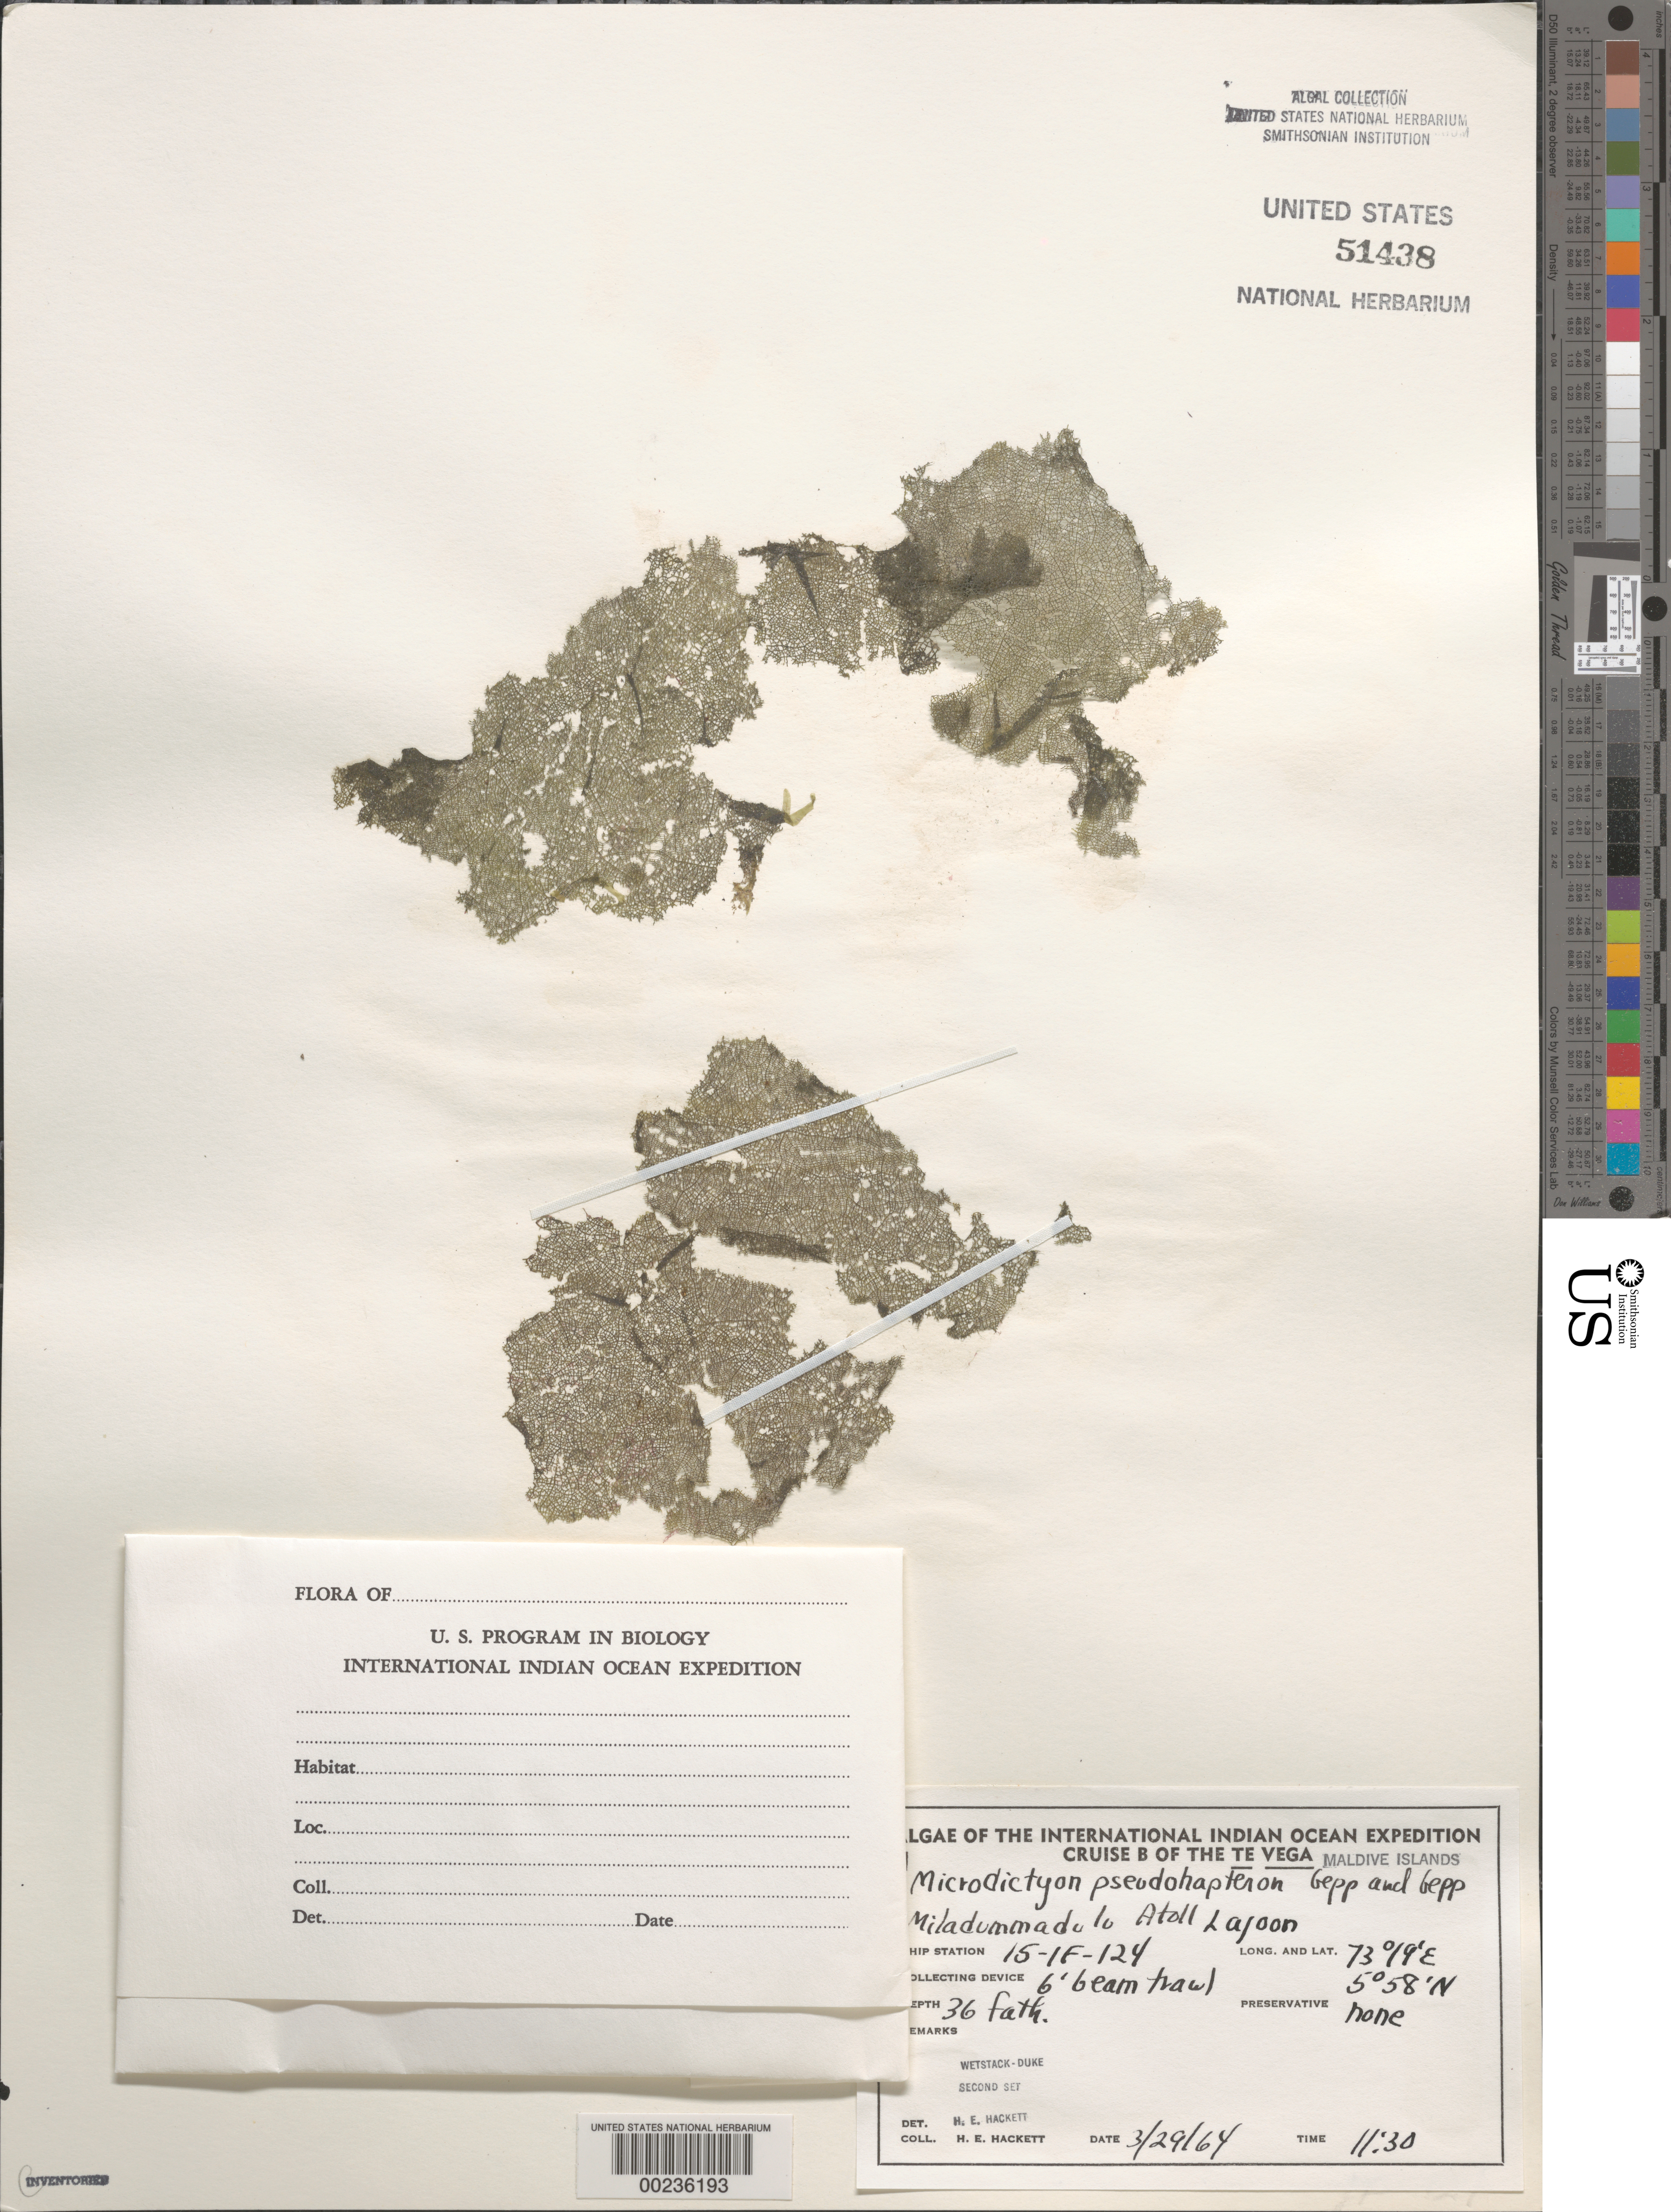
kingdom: Plantae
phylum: Chlorophyta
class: Ulvophyceae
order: Cladophorales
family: Anadyomenaceae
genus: Microdictyon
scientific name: Microdictyon pseudohapteron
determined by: Hackett, H. E.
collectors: H. E. Hackett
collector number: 1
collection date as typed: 29 Mar 1964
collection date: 1964-03-29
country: Maldive Islands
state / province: Noonu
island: Miladummadulu Atoll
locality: Lagoon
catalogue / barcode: US 51438